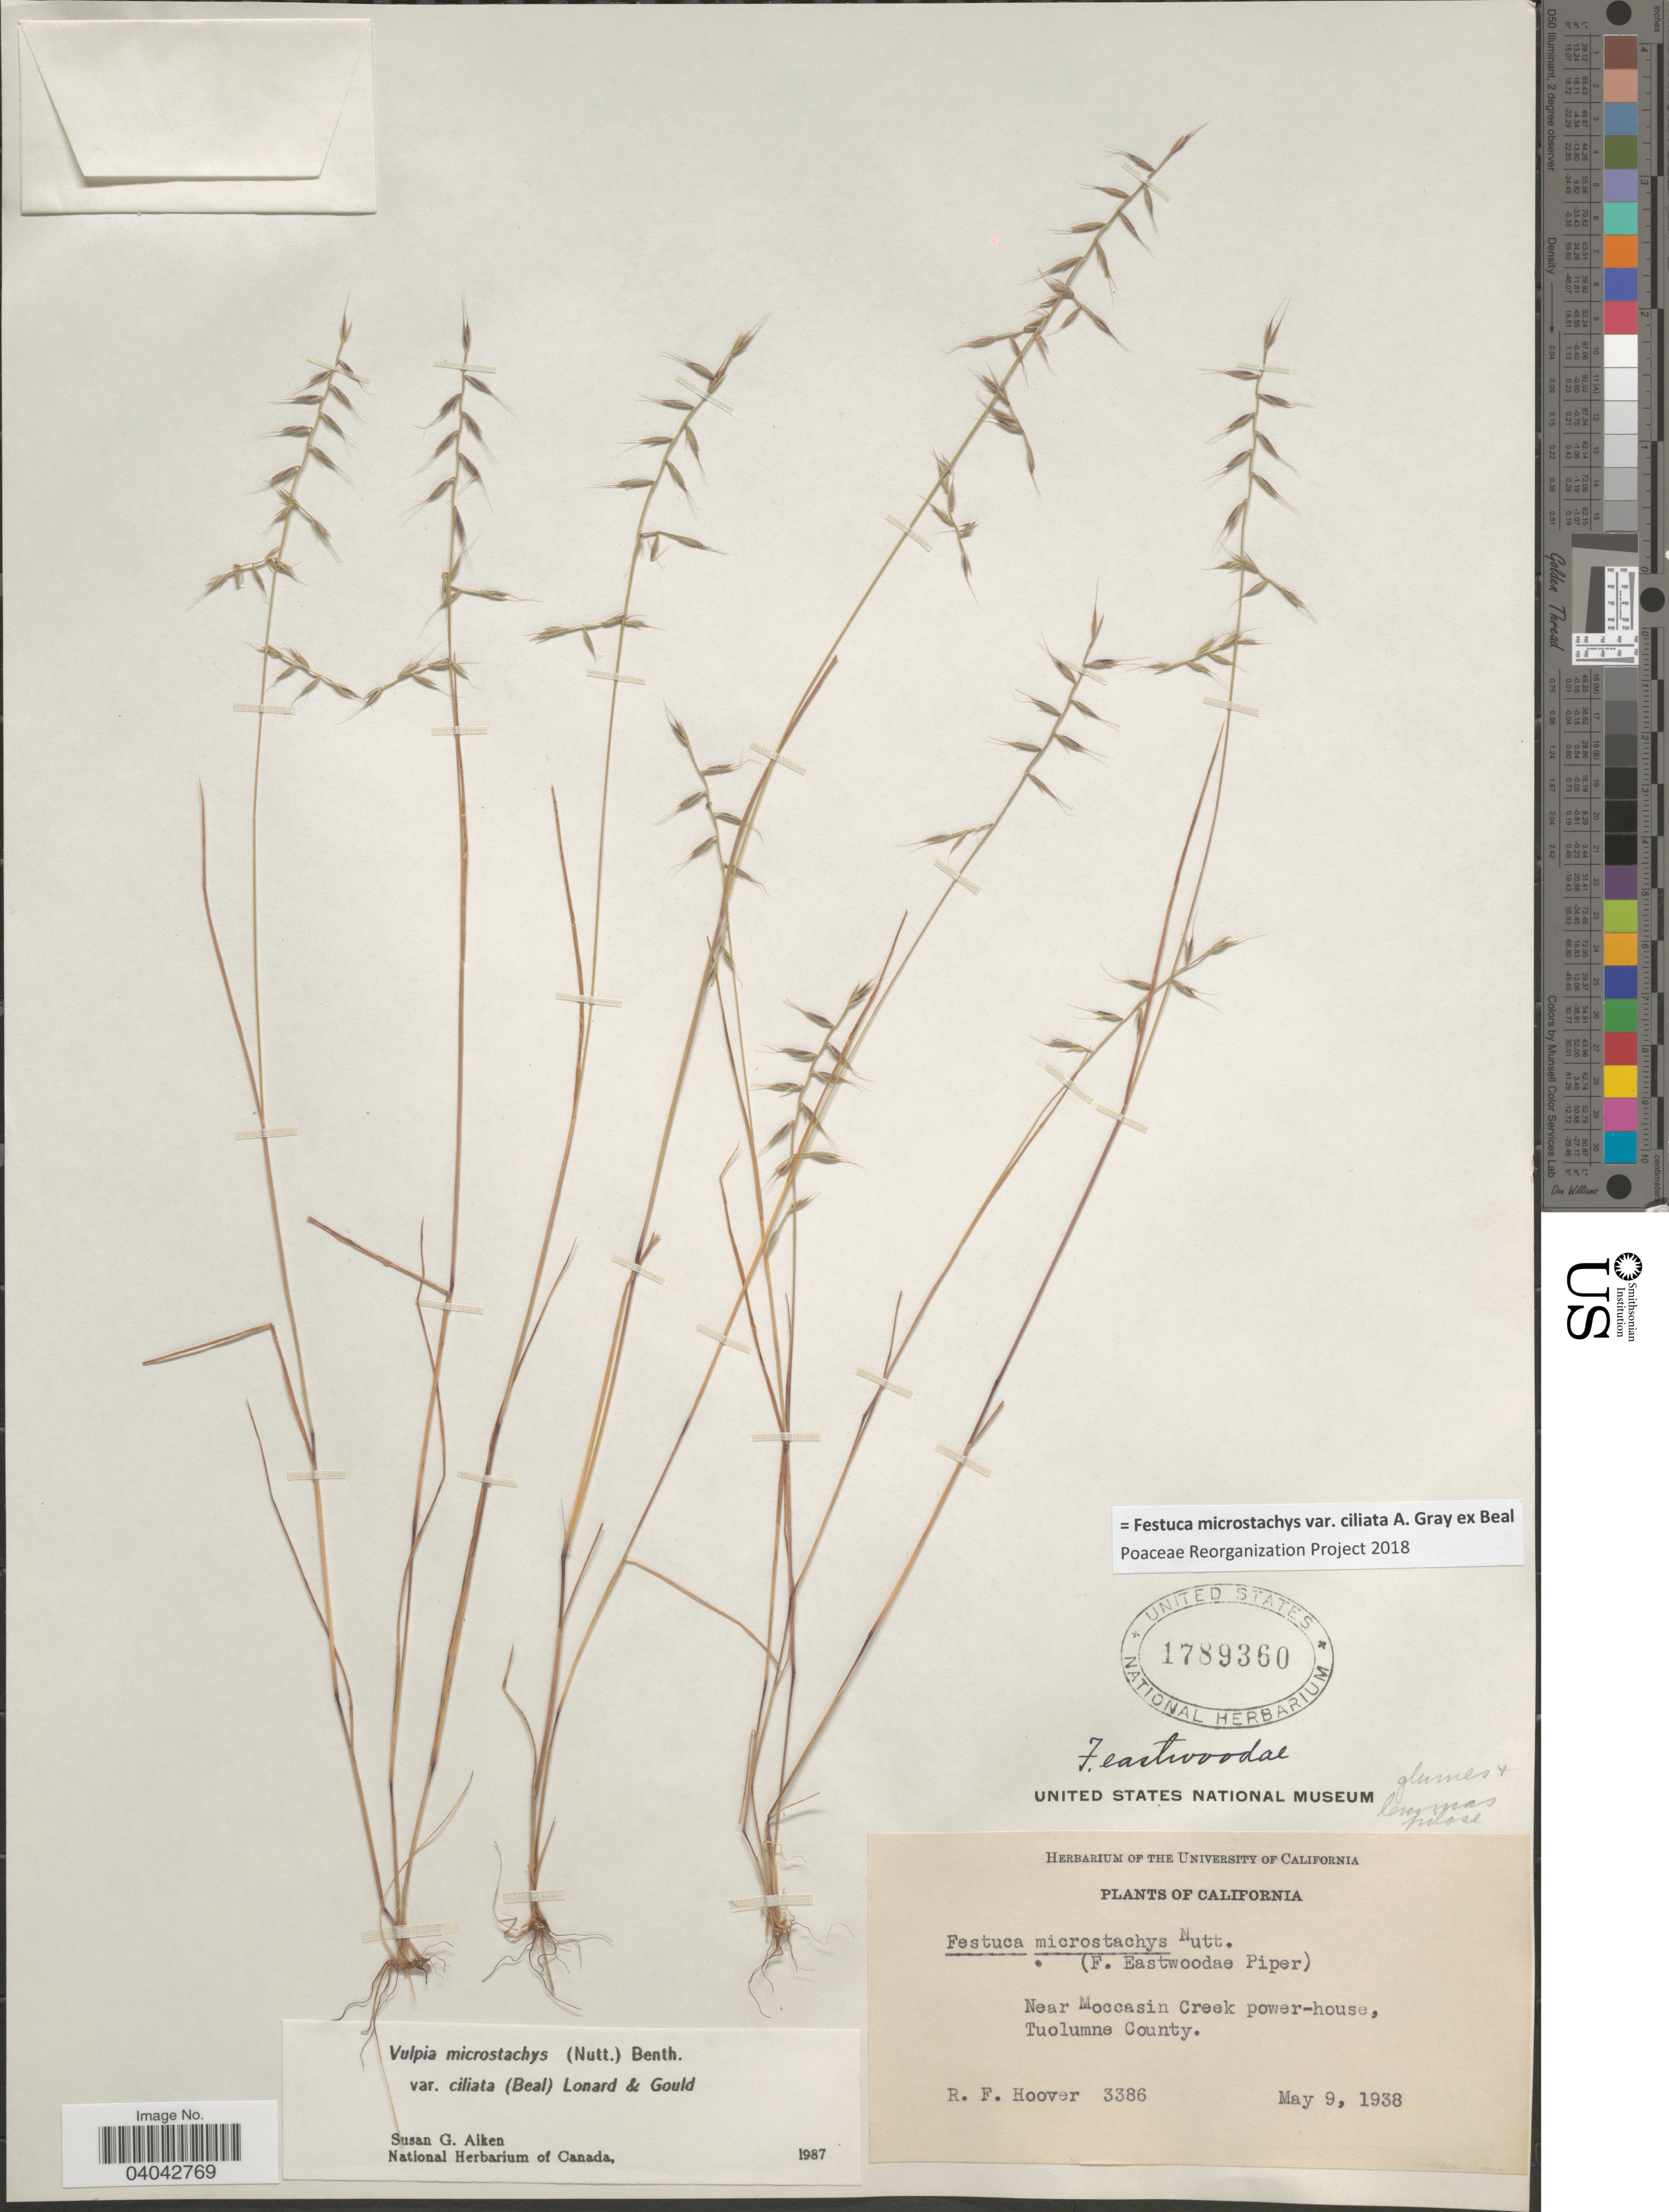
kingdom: Plantae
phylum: Tracheophyta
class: Liliopsida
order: Poales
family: Poaceae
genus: Festuca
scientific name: Festuca microstachys var. ciliata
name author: A. Gray ex W.J. Beal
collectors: R. F. Hoover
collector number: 3386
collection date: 1938-05-09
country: United States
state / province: California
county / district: Tuolumne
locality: Near Moccasin Creek power-house, Tuolumne County.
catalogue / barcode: US 1789360